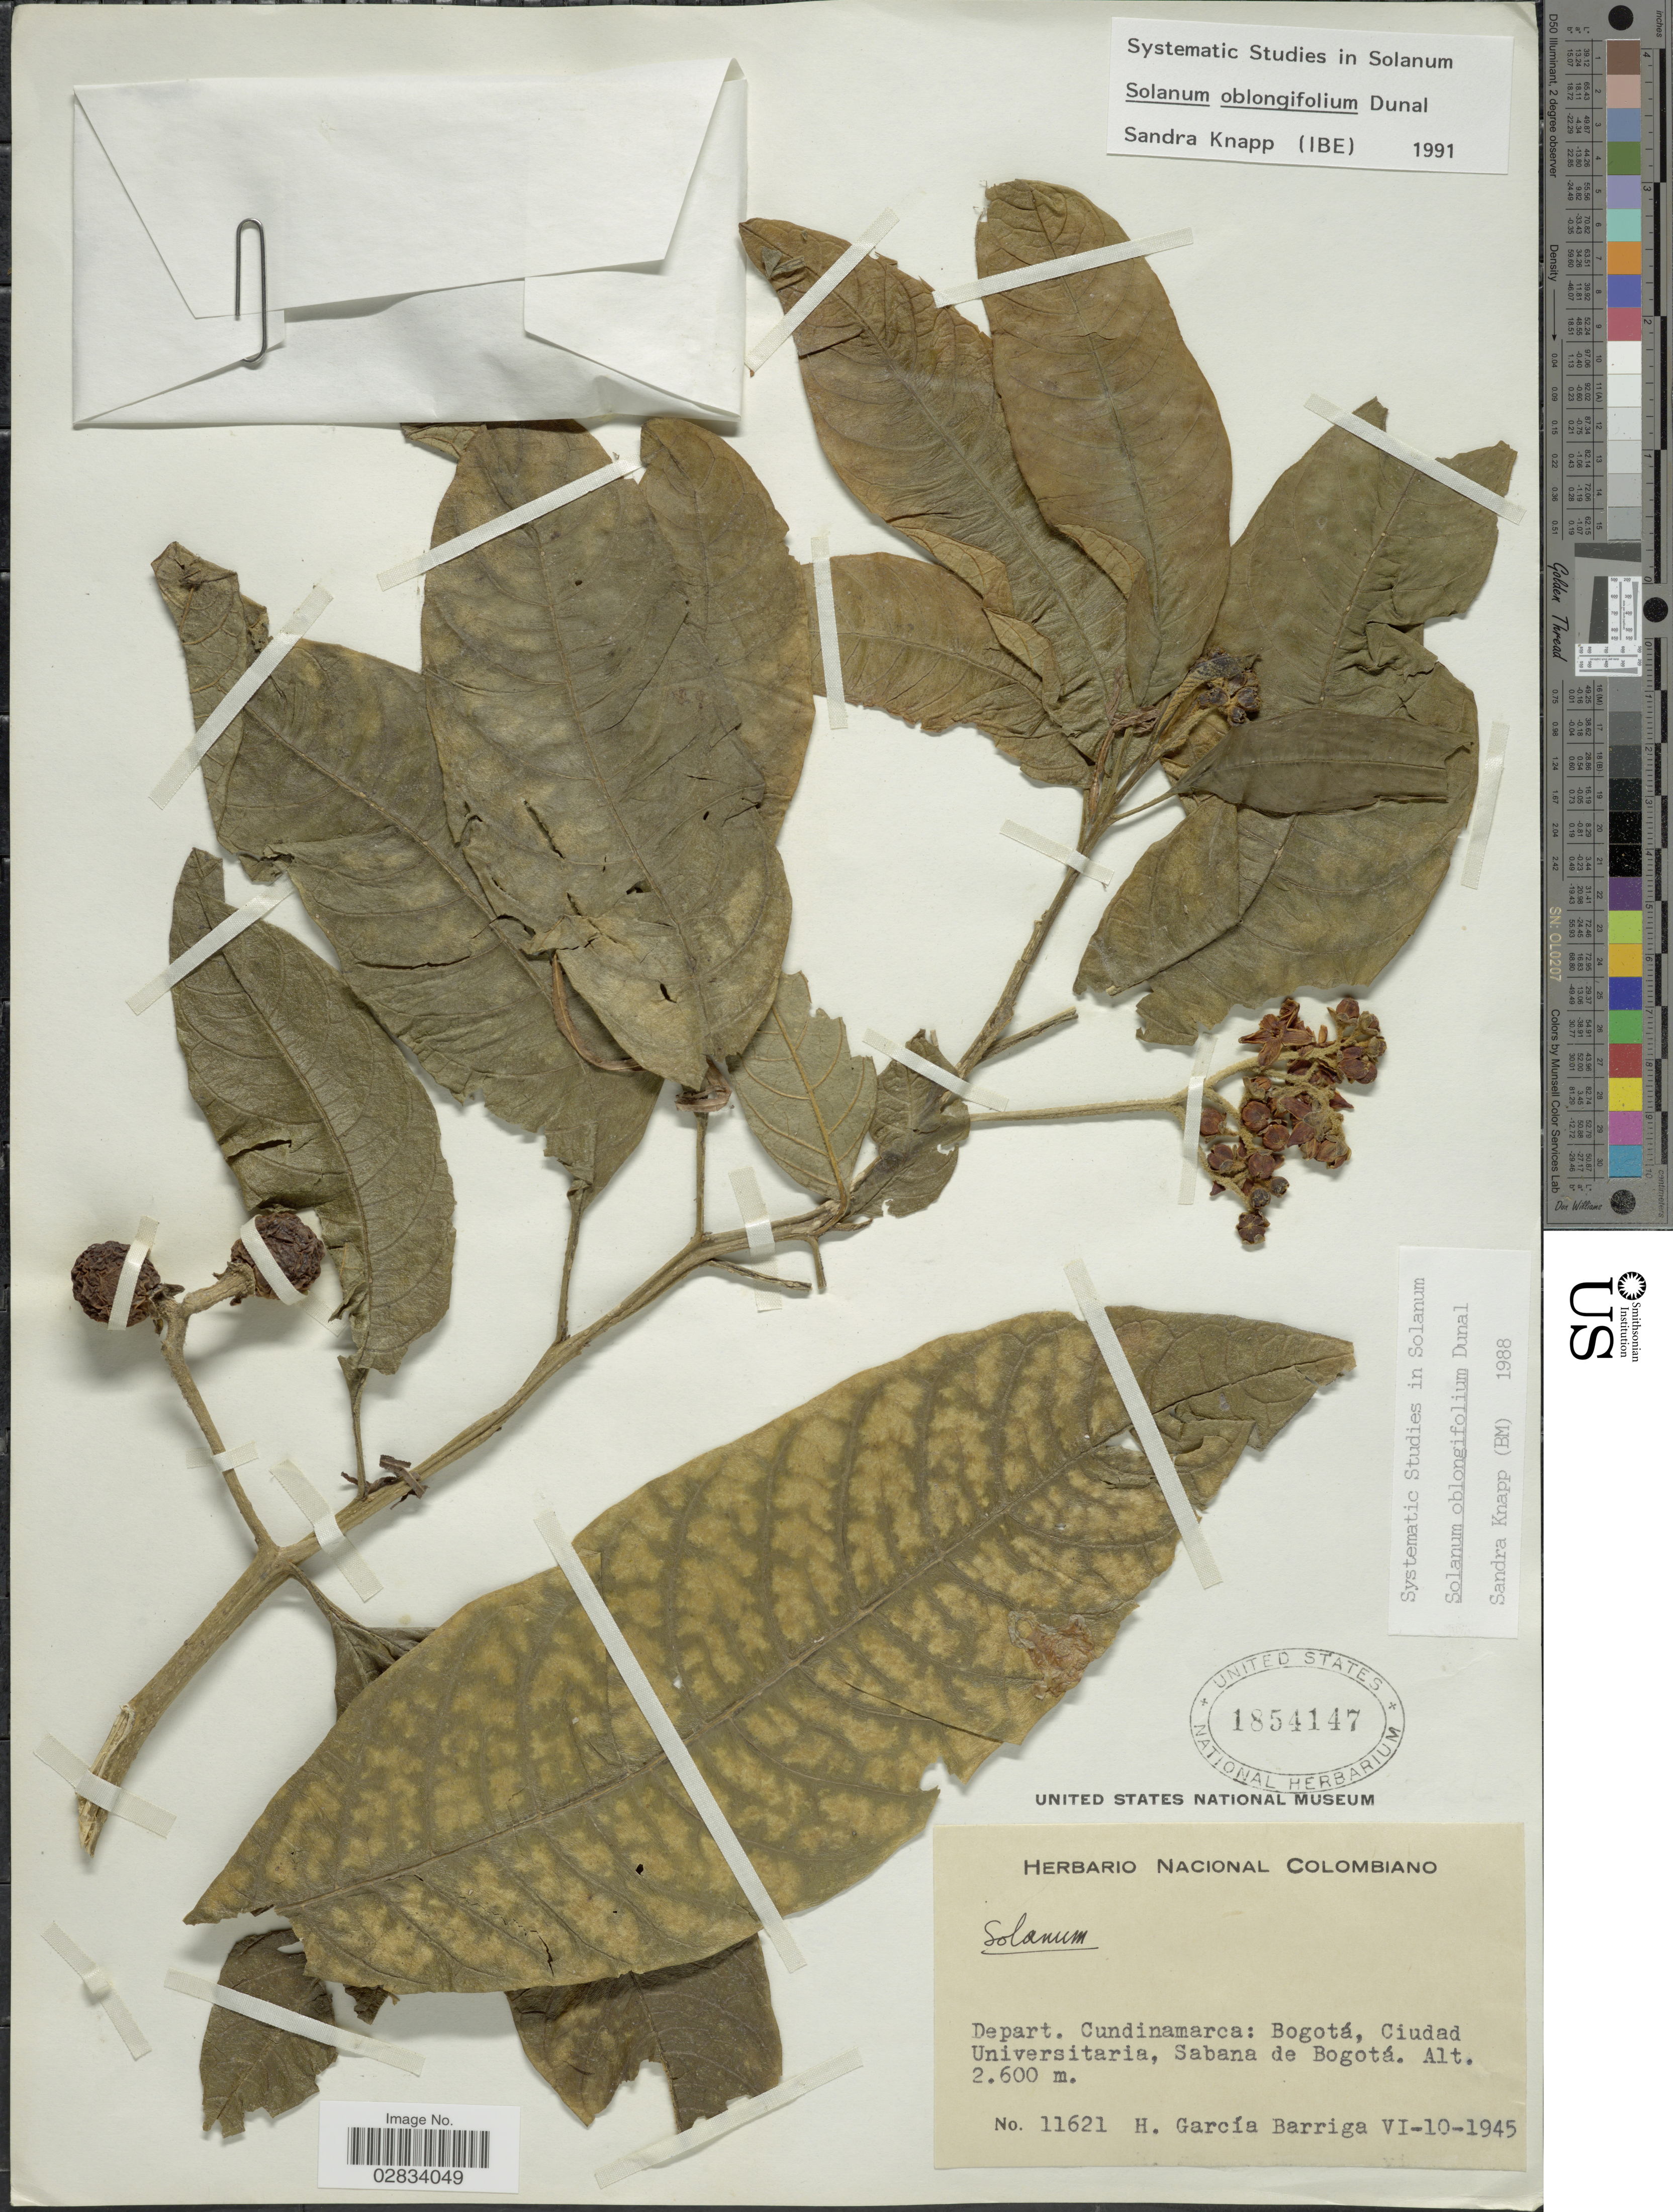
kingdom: Plantae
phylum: Tracheophyta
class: Magnoliopsida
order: Solanales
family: Solanaceae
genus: Solanum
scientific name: Solanum oblongifolium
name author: Duval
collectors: H. García Barriga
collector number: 11621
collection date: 1945-06-10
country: Colombia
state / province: Cundinamarca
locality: Depart. Cundinamarca, Bogotá, Ciudad Universitaria, Sabana de Bogotá.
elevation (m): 2600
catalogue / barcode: US 1854147